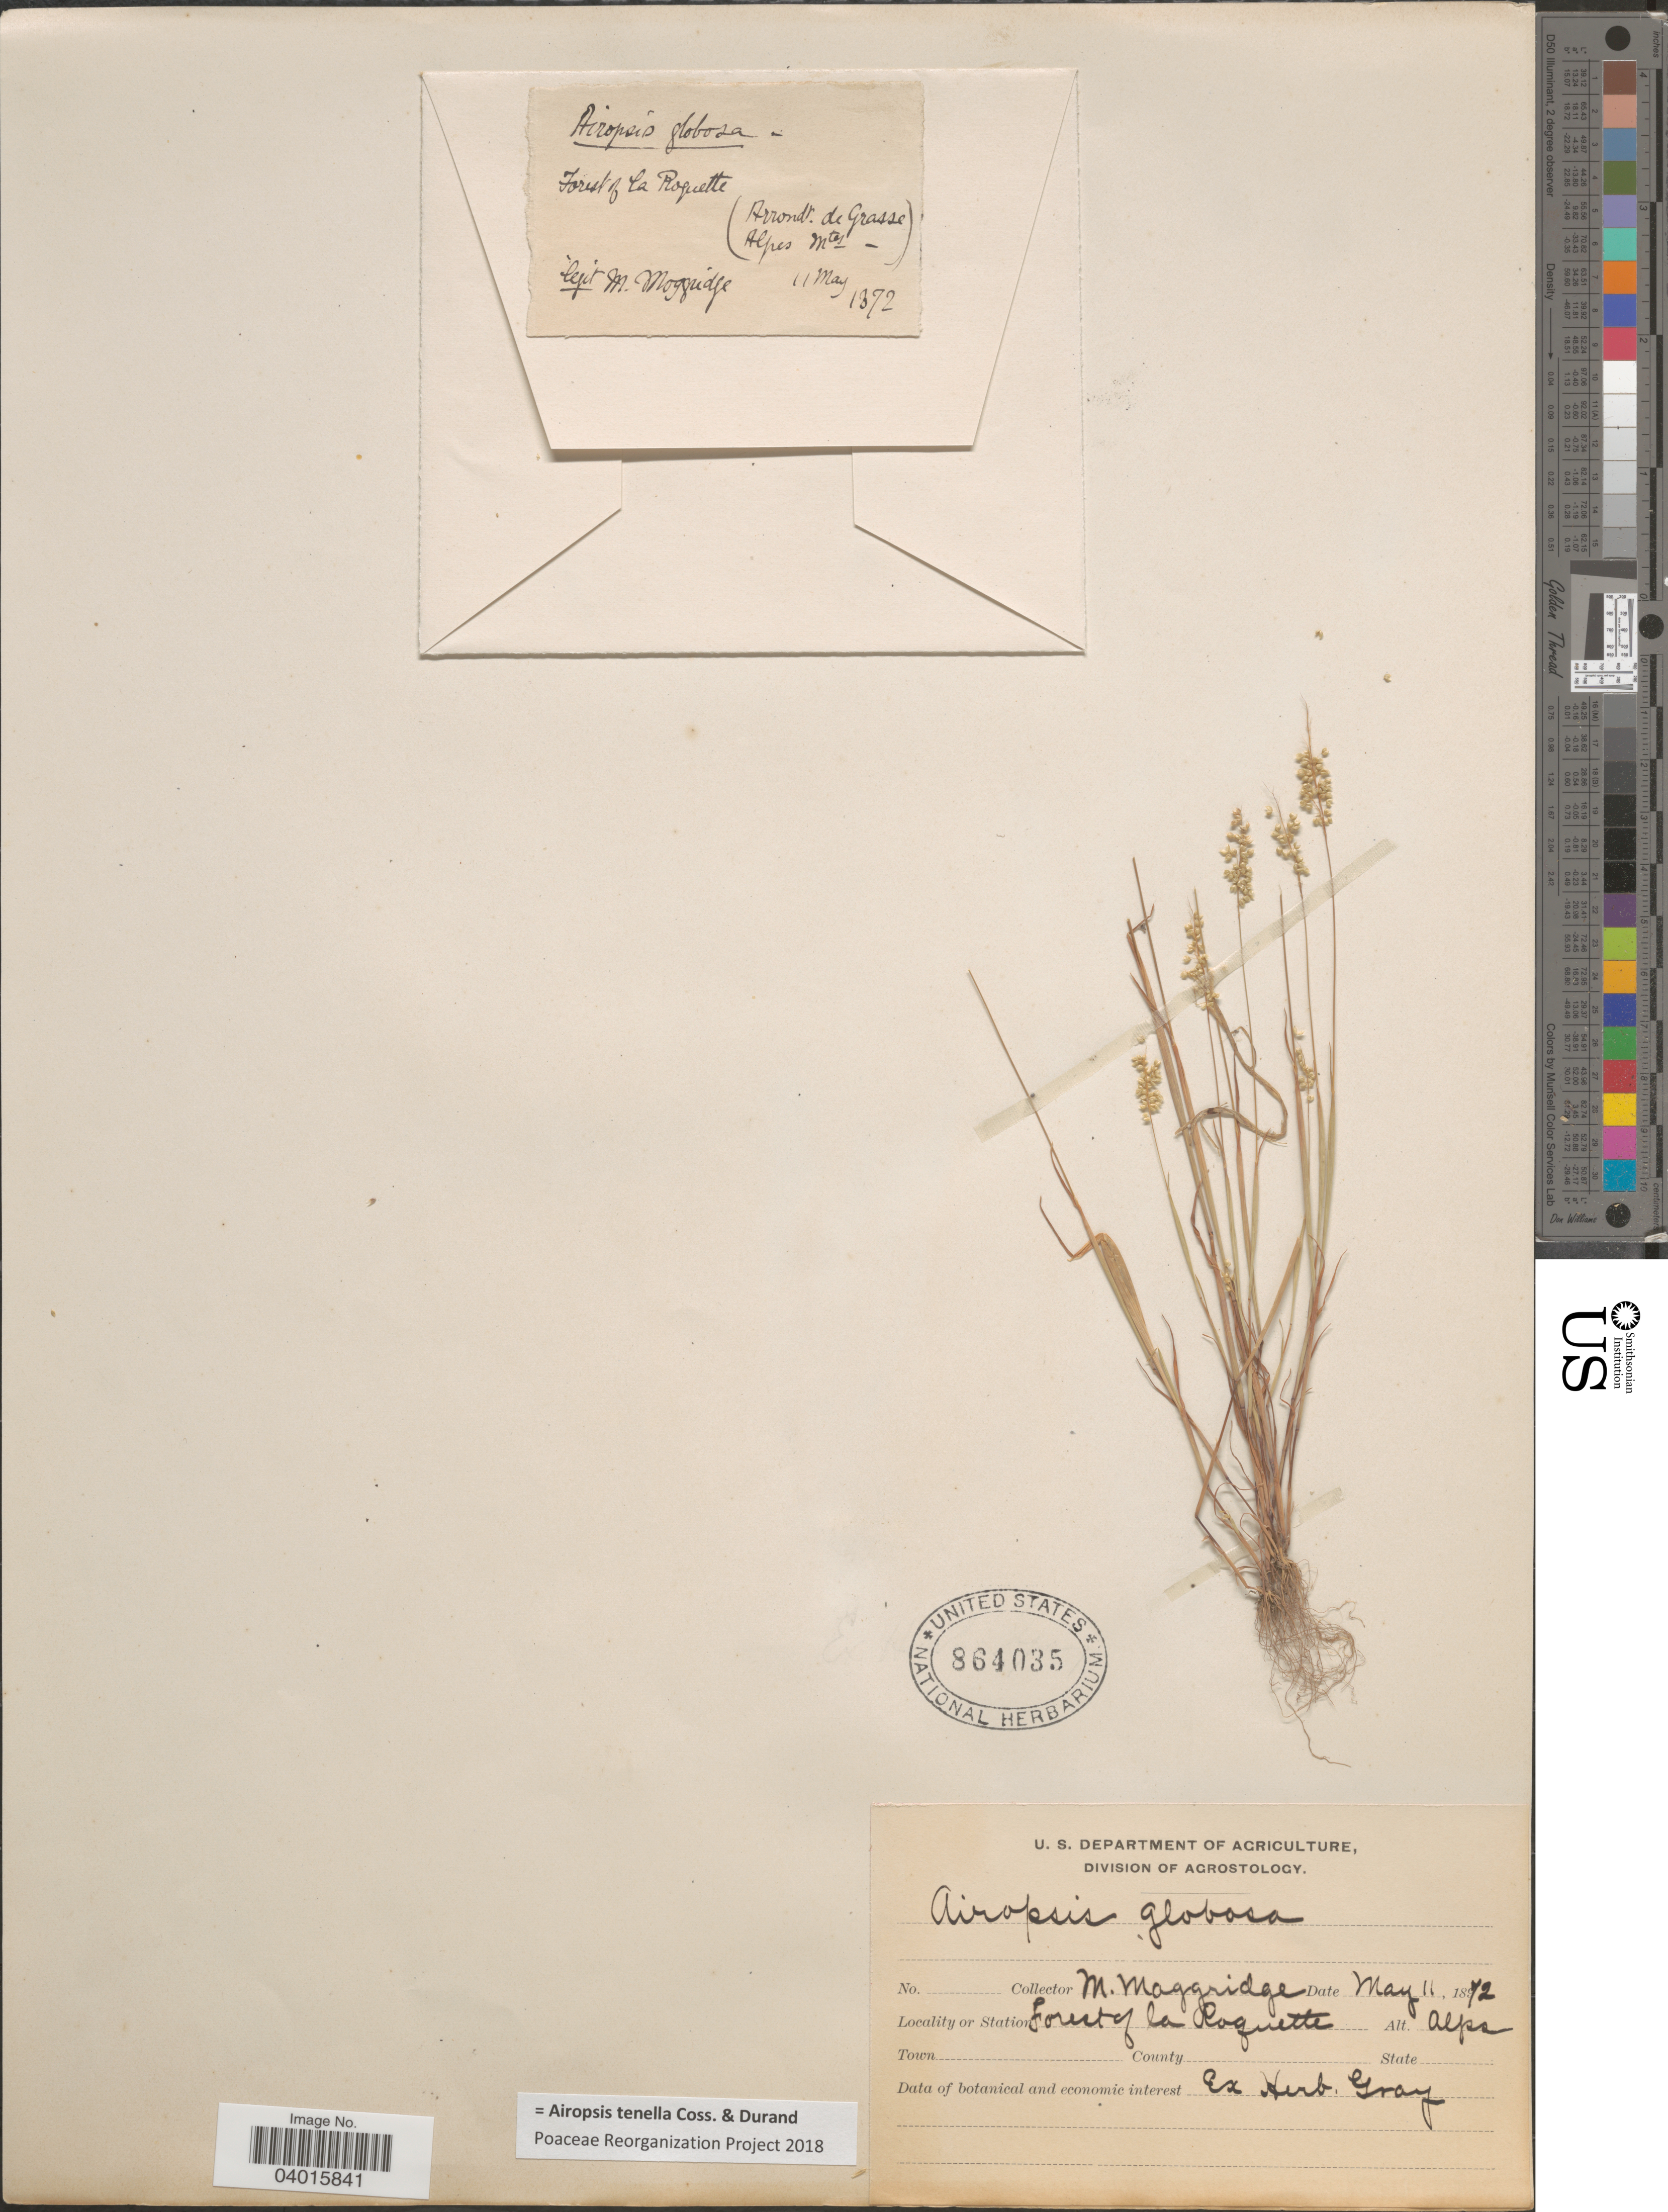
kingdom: Plantae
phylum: Tracheophyta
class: Liliopsida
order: Poales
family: Poaceae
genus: Airopsis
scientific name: Airopsis tenella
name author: Asch. & Graebn.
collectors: M. Moggridge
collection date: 1872-05-11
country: France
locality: Station Forest of la Roquette.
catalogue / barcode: US 864035